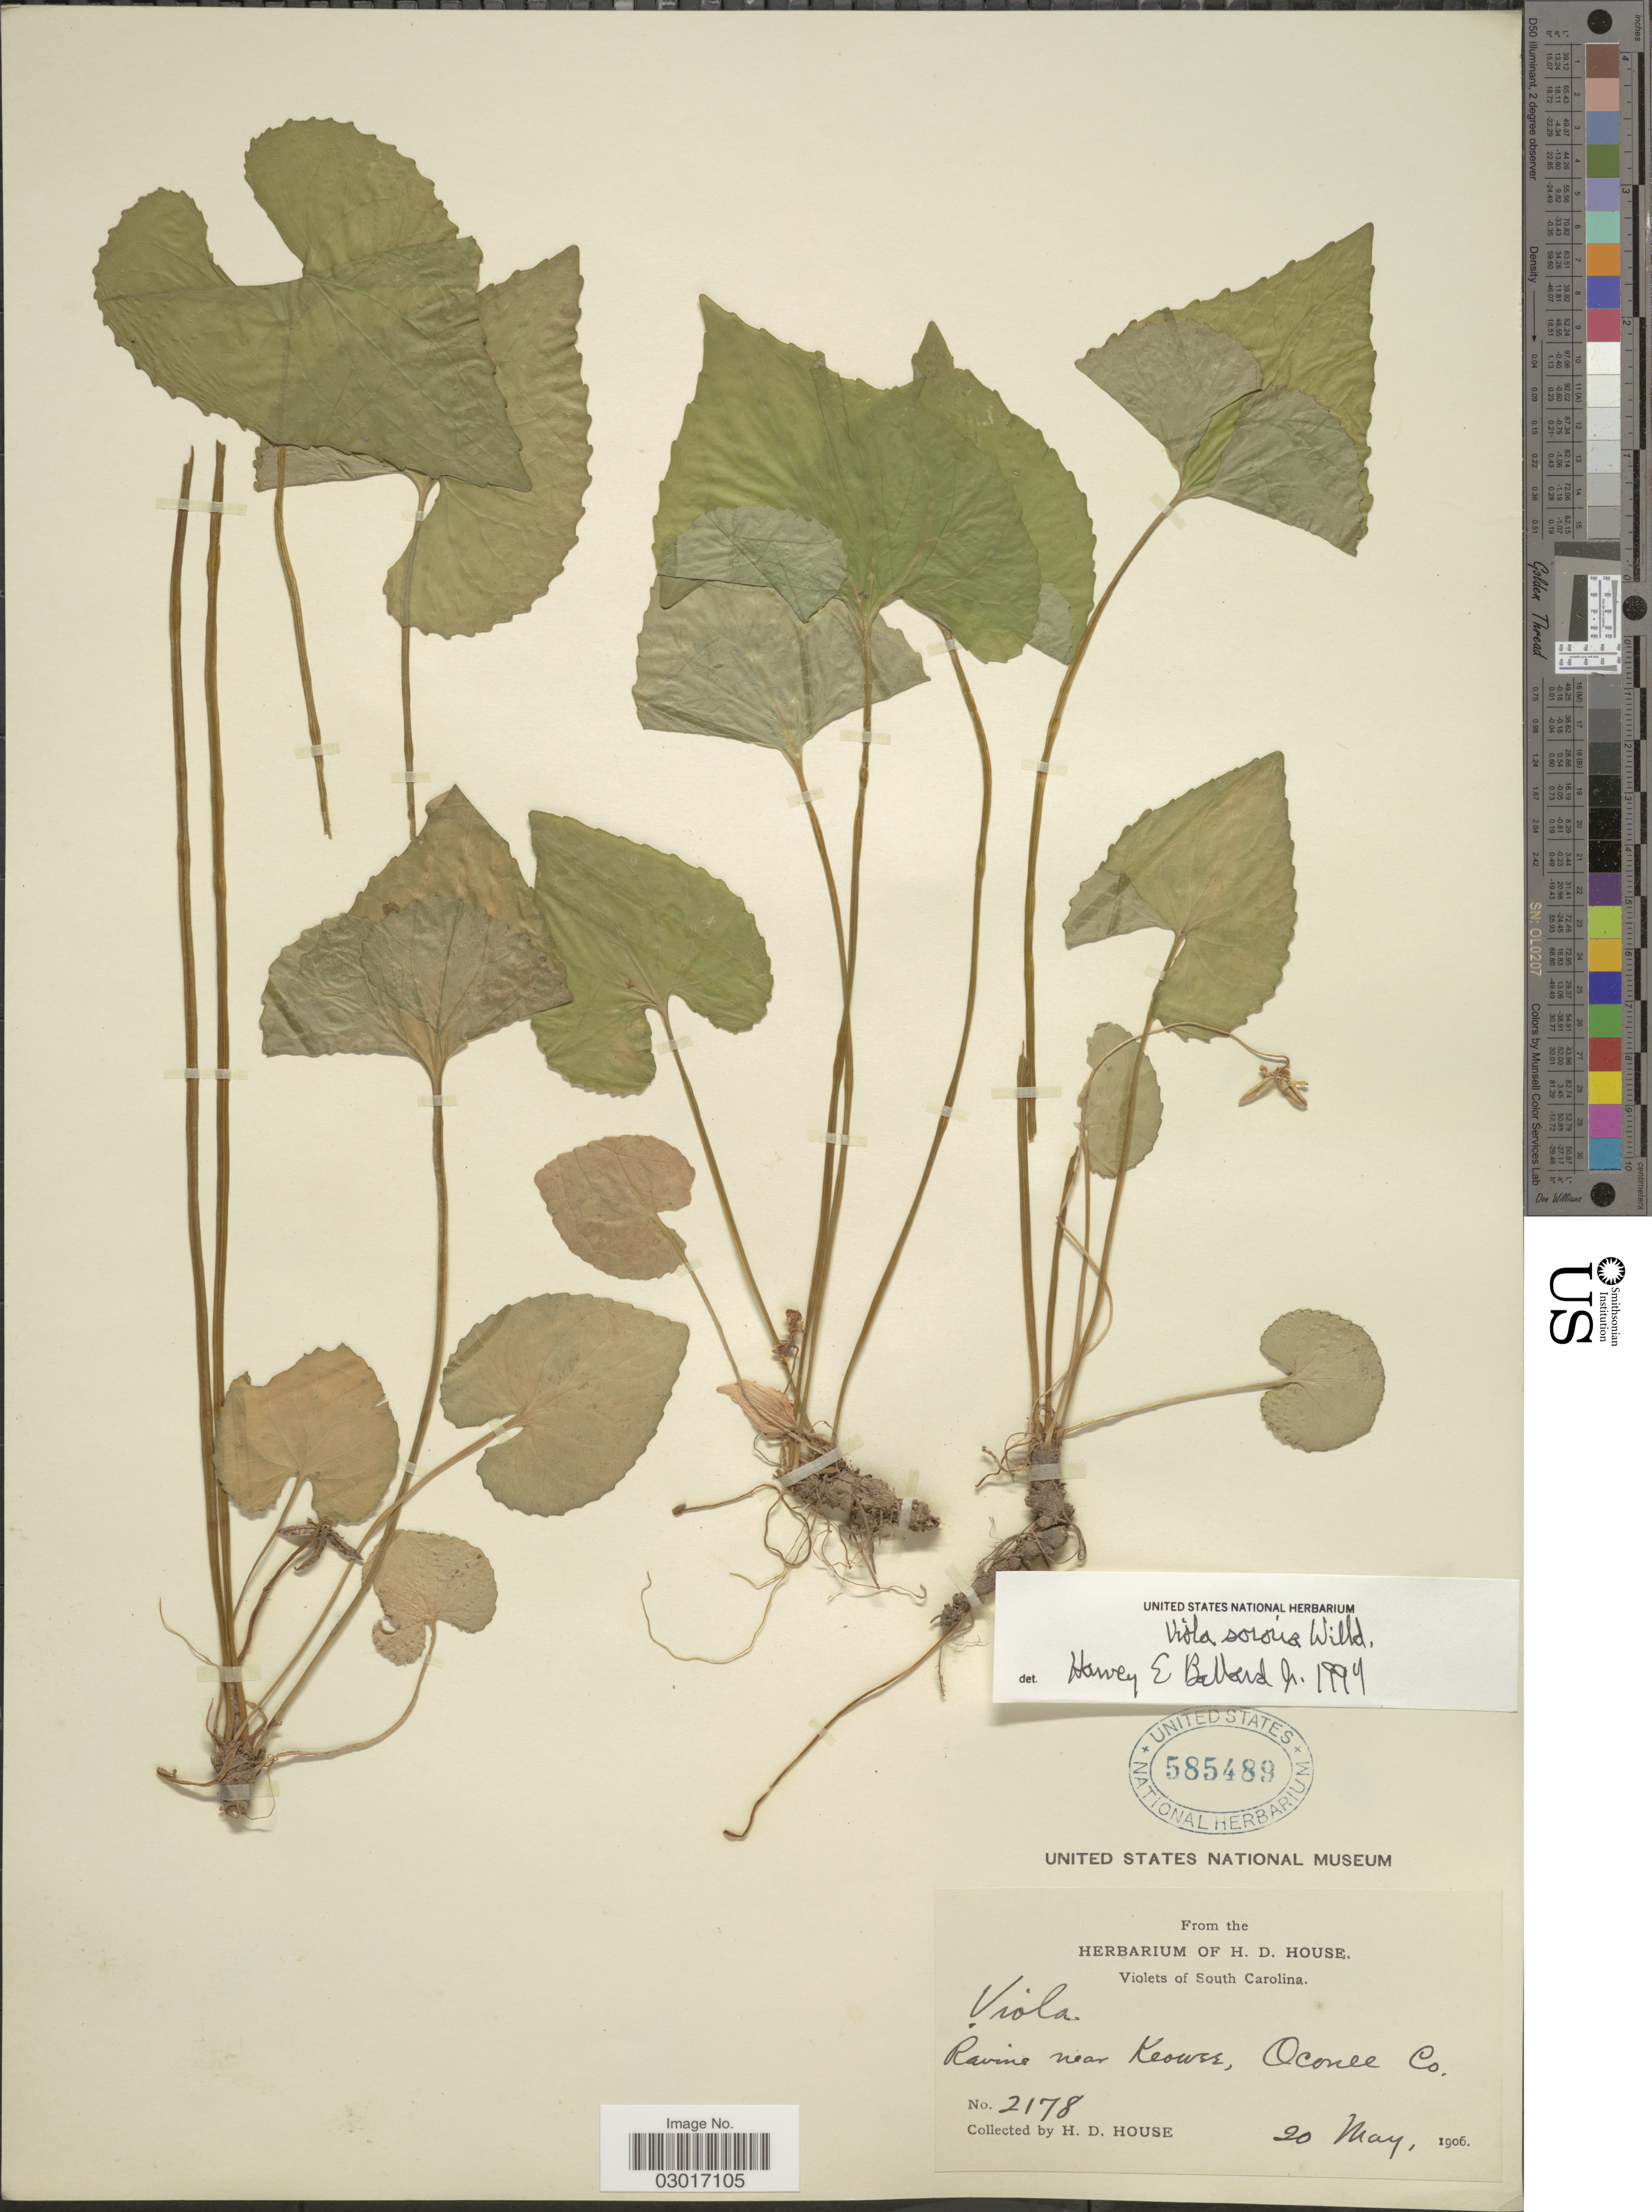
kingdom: Plantae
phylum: Tracheophyta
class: Magnoliopsida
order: Malpighiales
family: Violaceae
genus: Viola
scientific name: Viola sororia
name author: Willd.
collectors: H. D. House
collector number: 2178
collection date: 1906-05-20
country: United States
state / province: South Carolina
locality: Ravine near Keowee, Oconee Co.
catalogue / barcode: US 585489